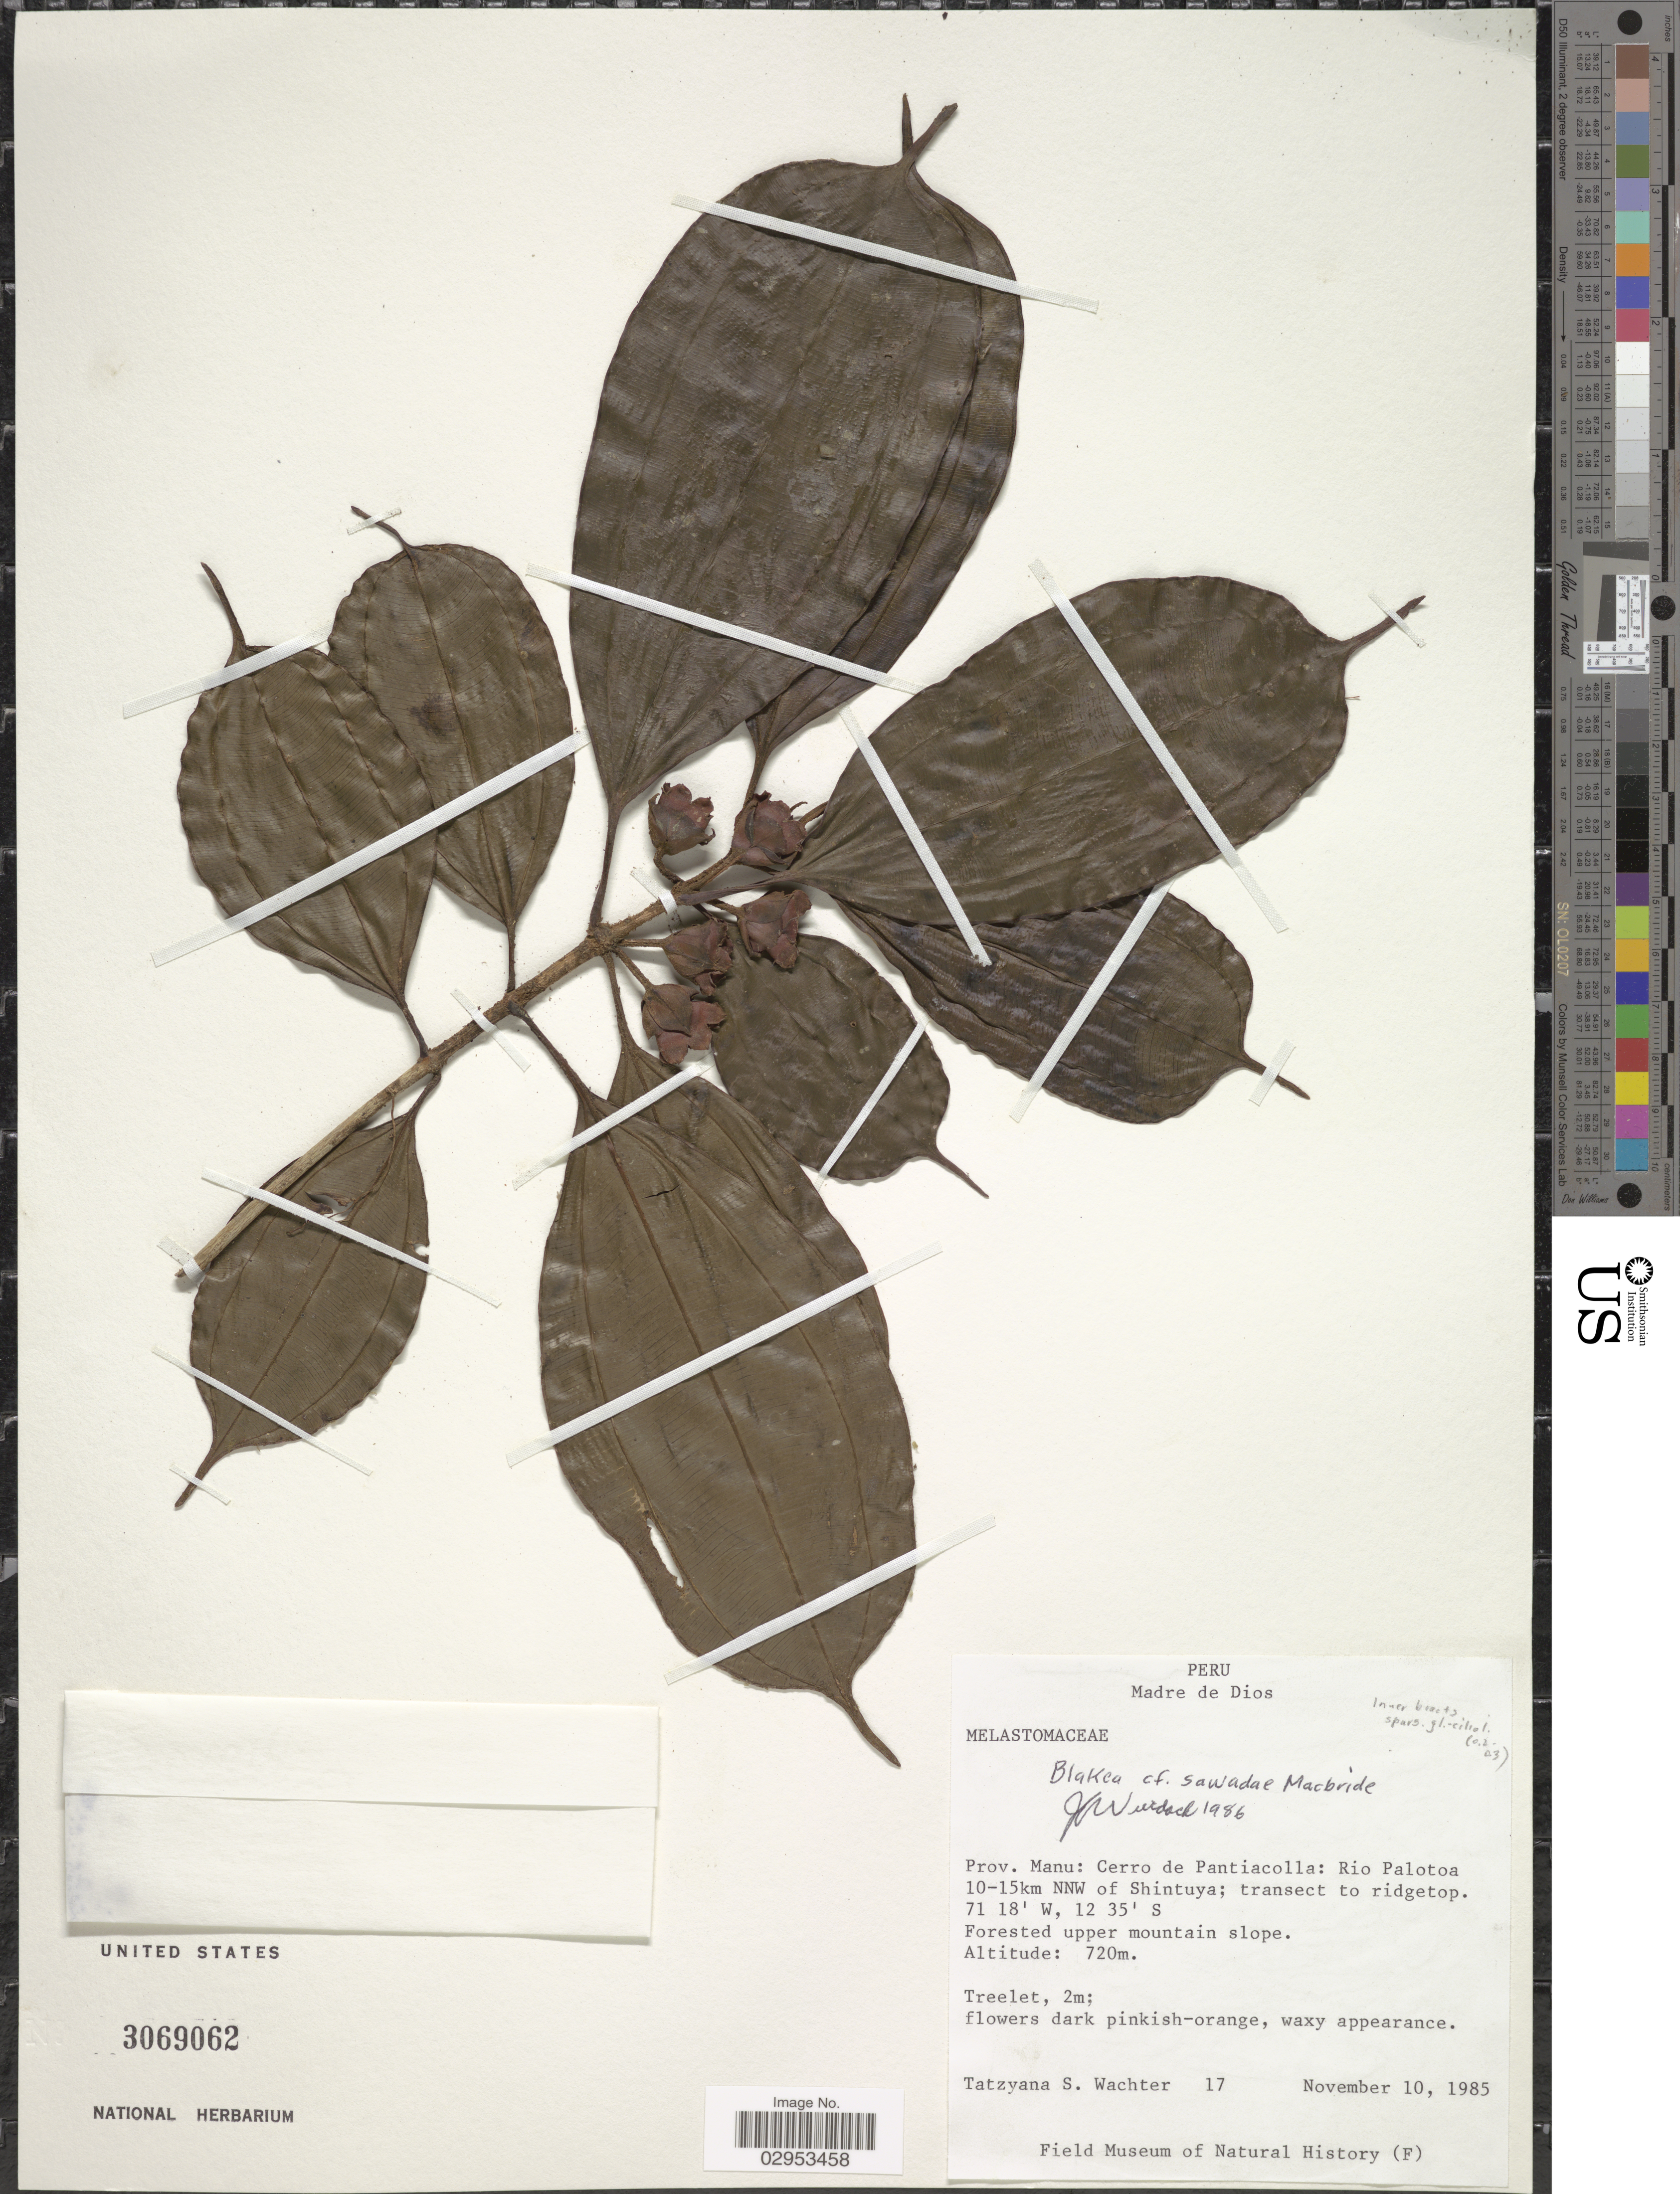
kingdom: Plantae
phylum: Tracheophyta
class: Magnoliopsida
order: Myrtales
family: Melastomataceae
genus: Blakea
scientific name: Blakea sawadae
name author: J.F. Macbr.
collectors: T. Wachter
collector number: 17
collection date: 1985-11-10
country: Peru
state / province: Madre de Dios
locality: Prov. Manu: Cerro de Pantiacolla: Rio Palotoa 10-15km NNW of Shintuya.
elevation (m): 720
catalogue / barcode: US 3069062